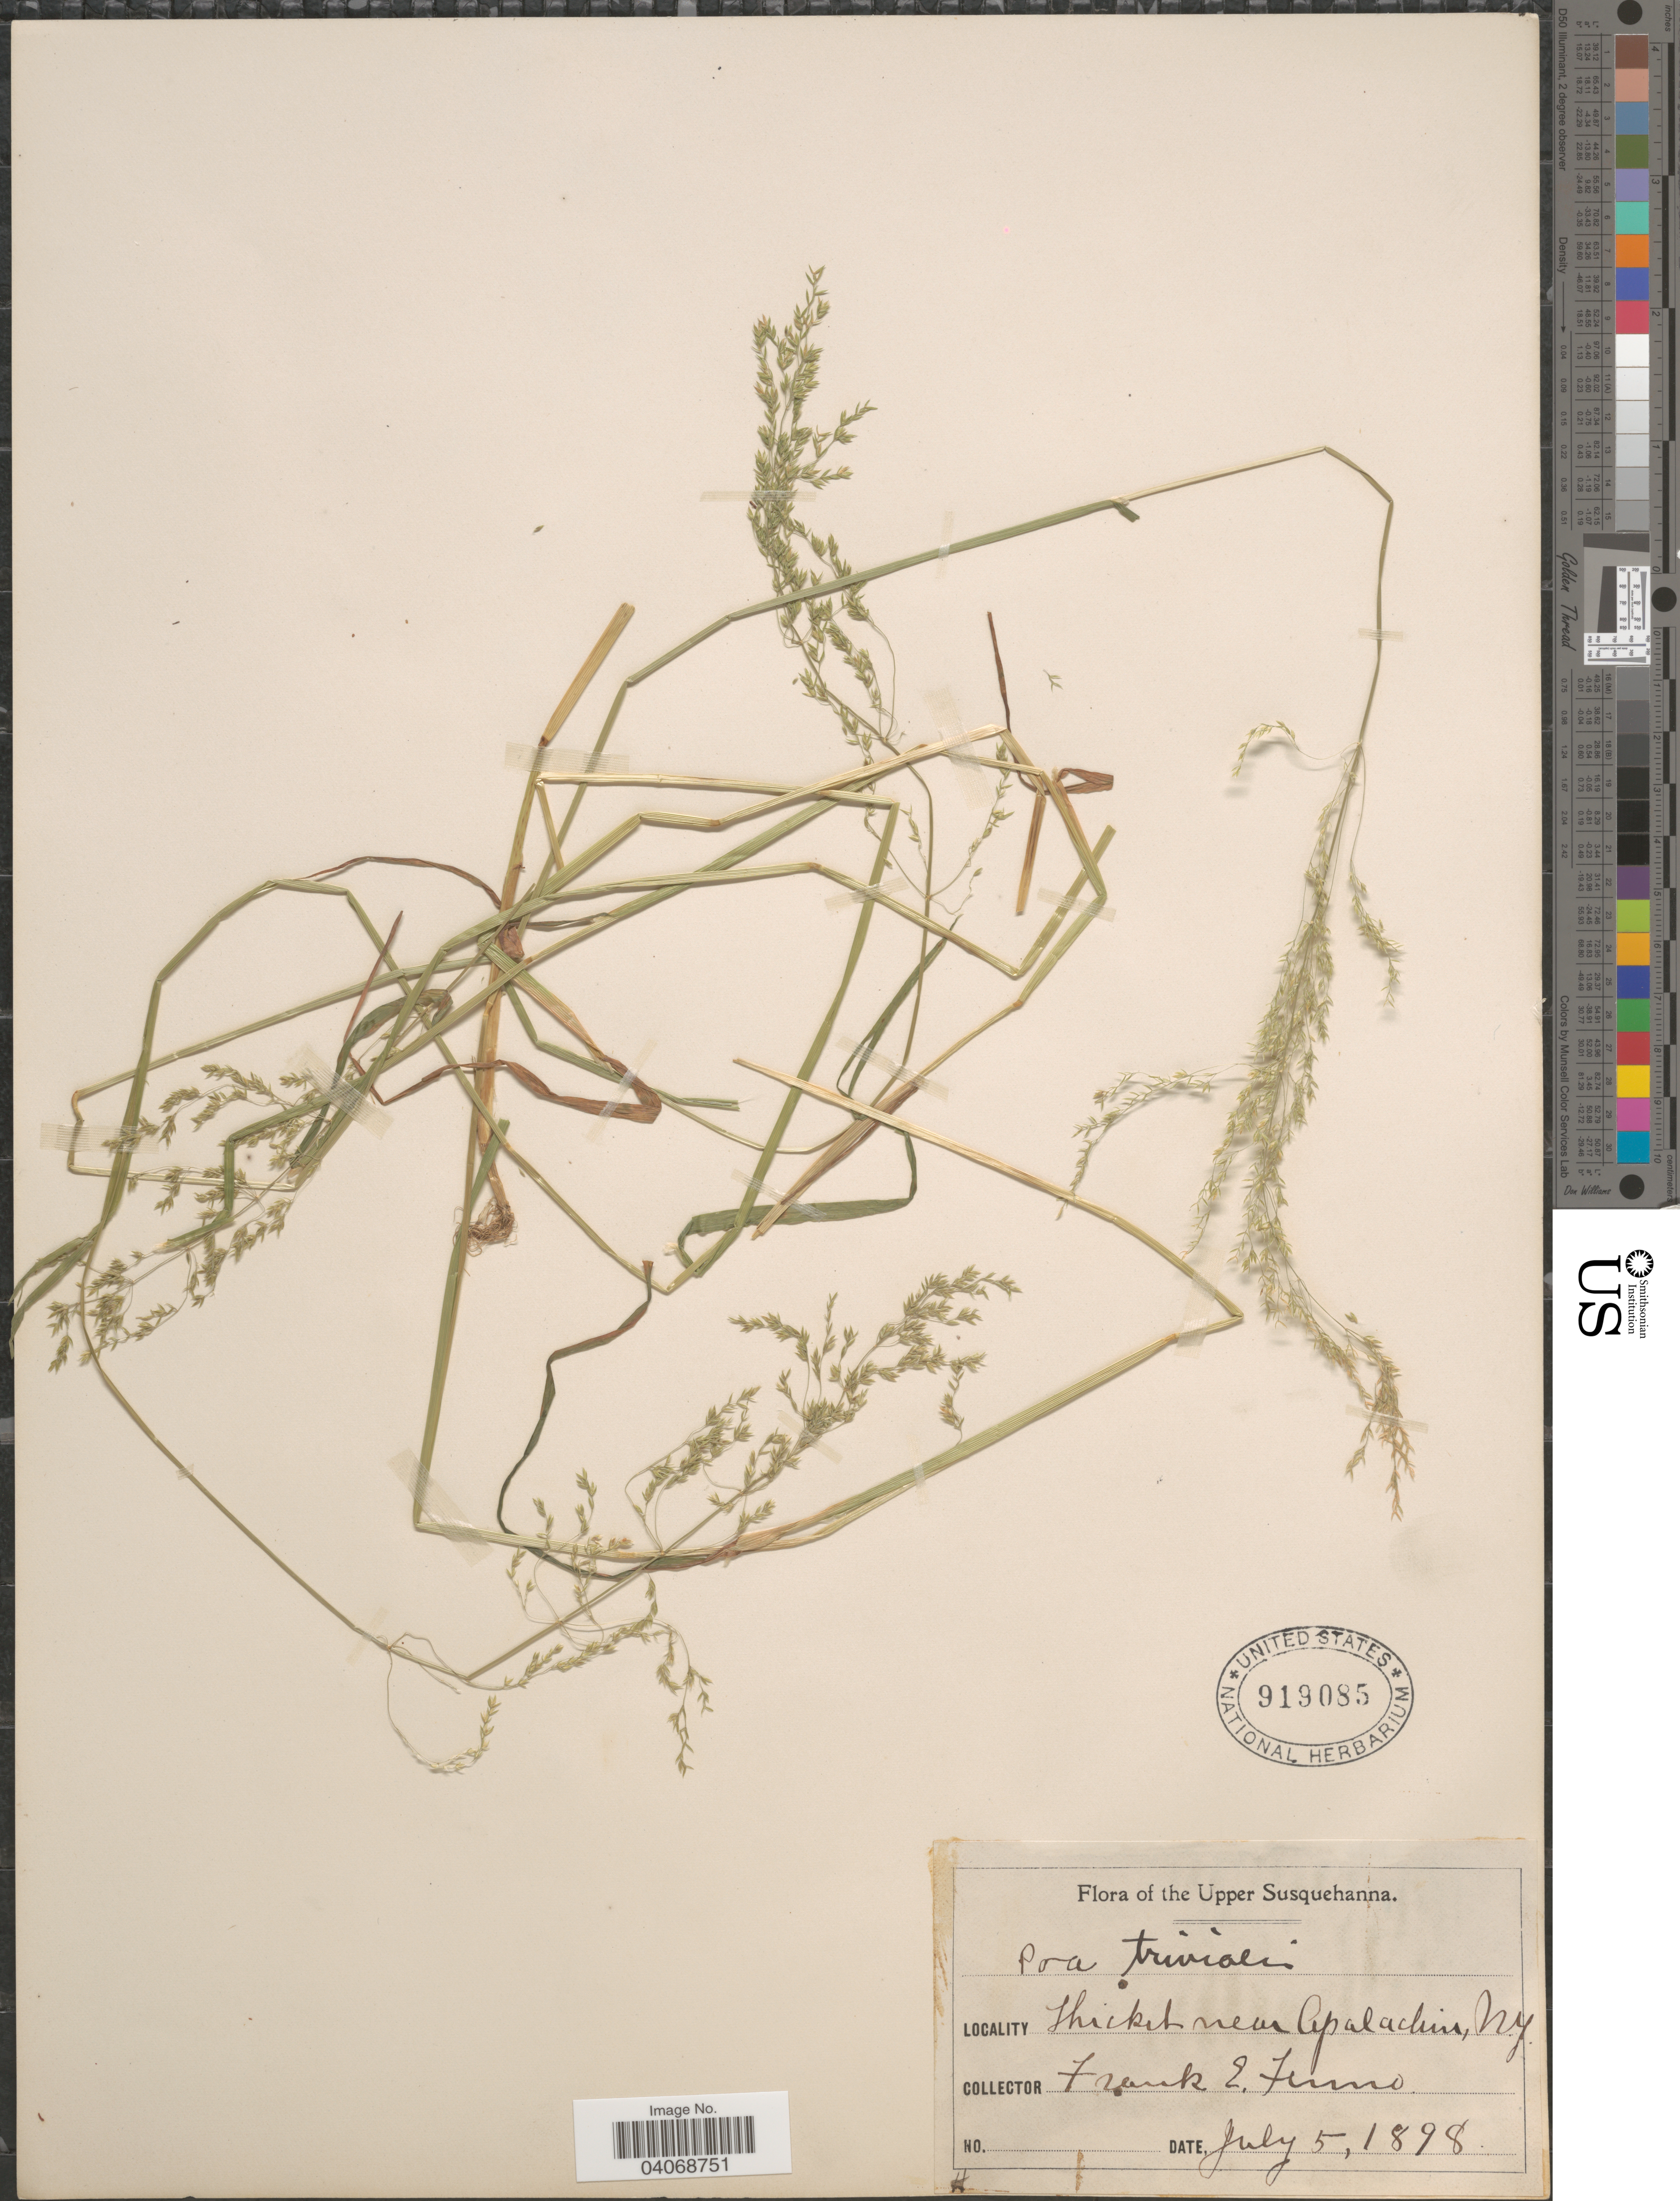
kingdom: Plantae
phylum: Tracheophyta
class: Liliopsida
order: Poales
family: Poaceae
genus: Poa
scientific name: Poa trivialis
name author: L.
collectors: F. Fenno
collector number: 4*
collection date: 1898-07-05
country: United States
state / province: New York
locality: The Upper Susquehanna. Thicket near Apalachin.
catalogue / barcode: US 919085